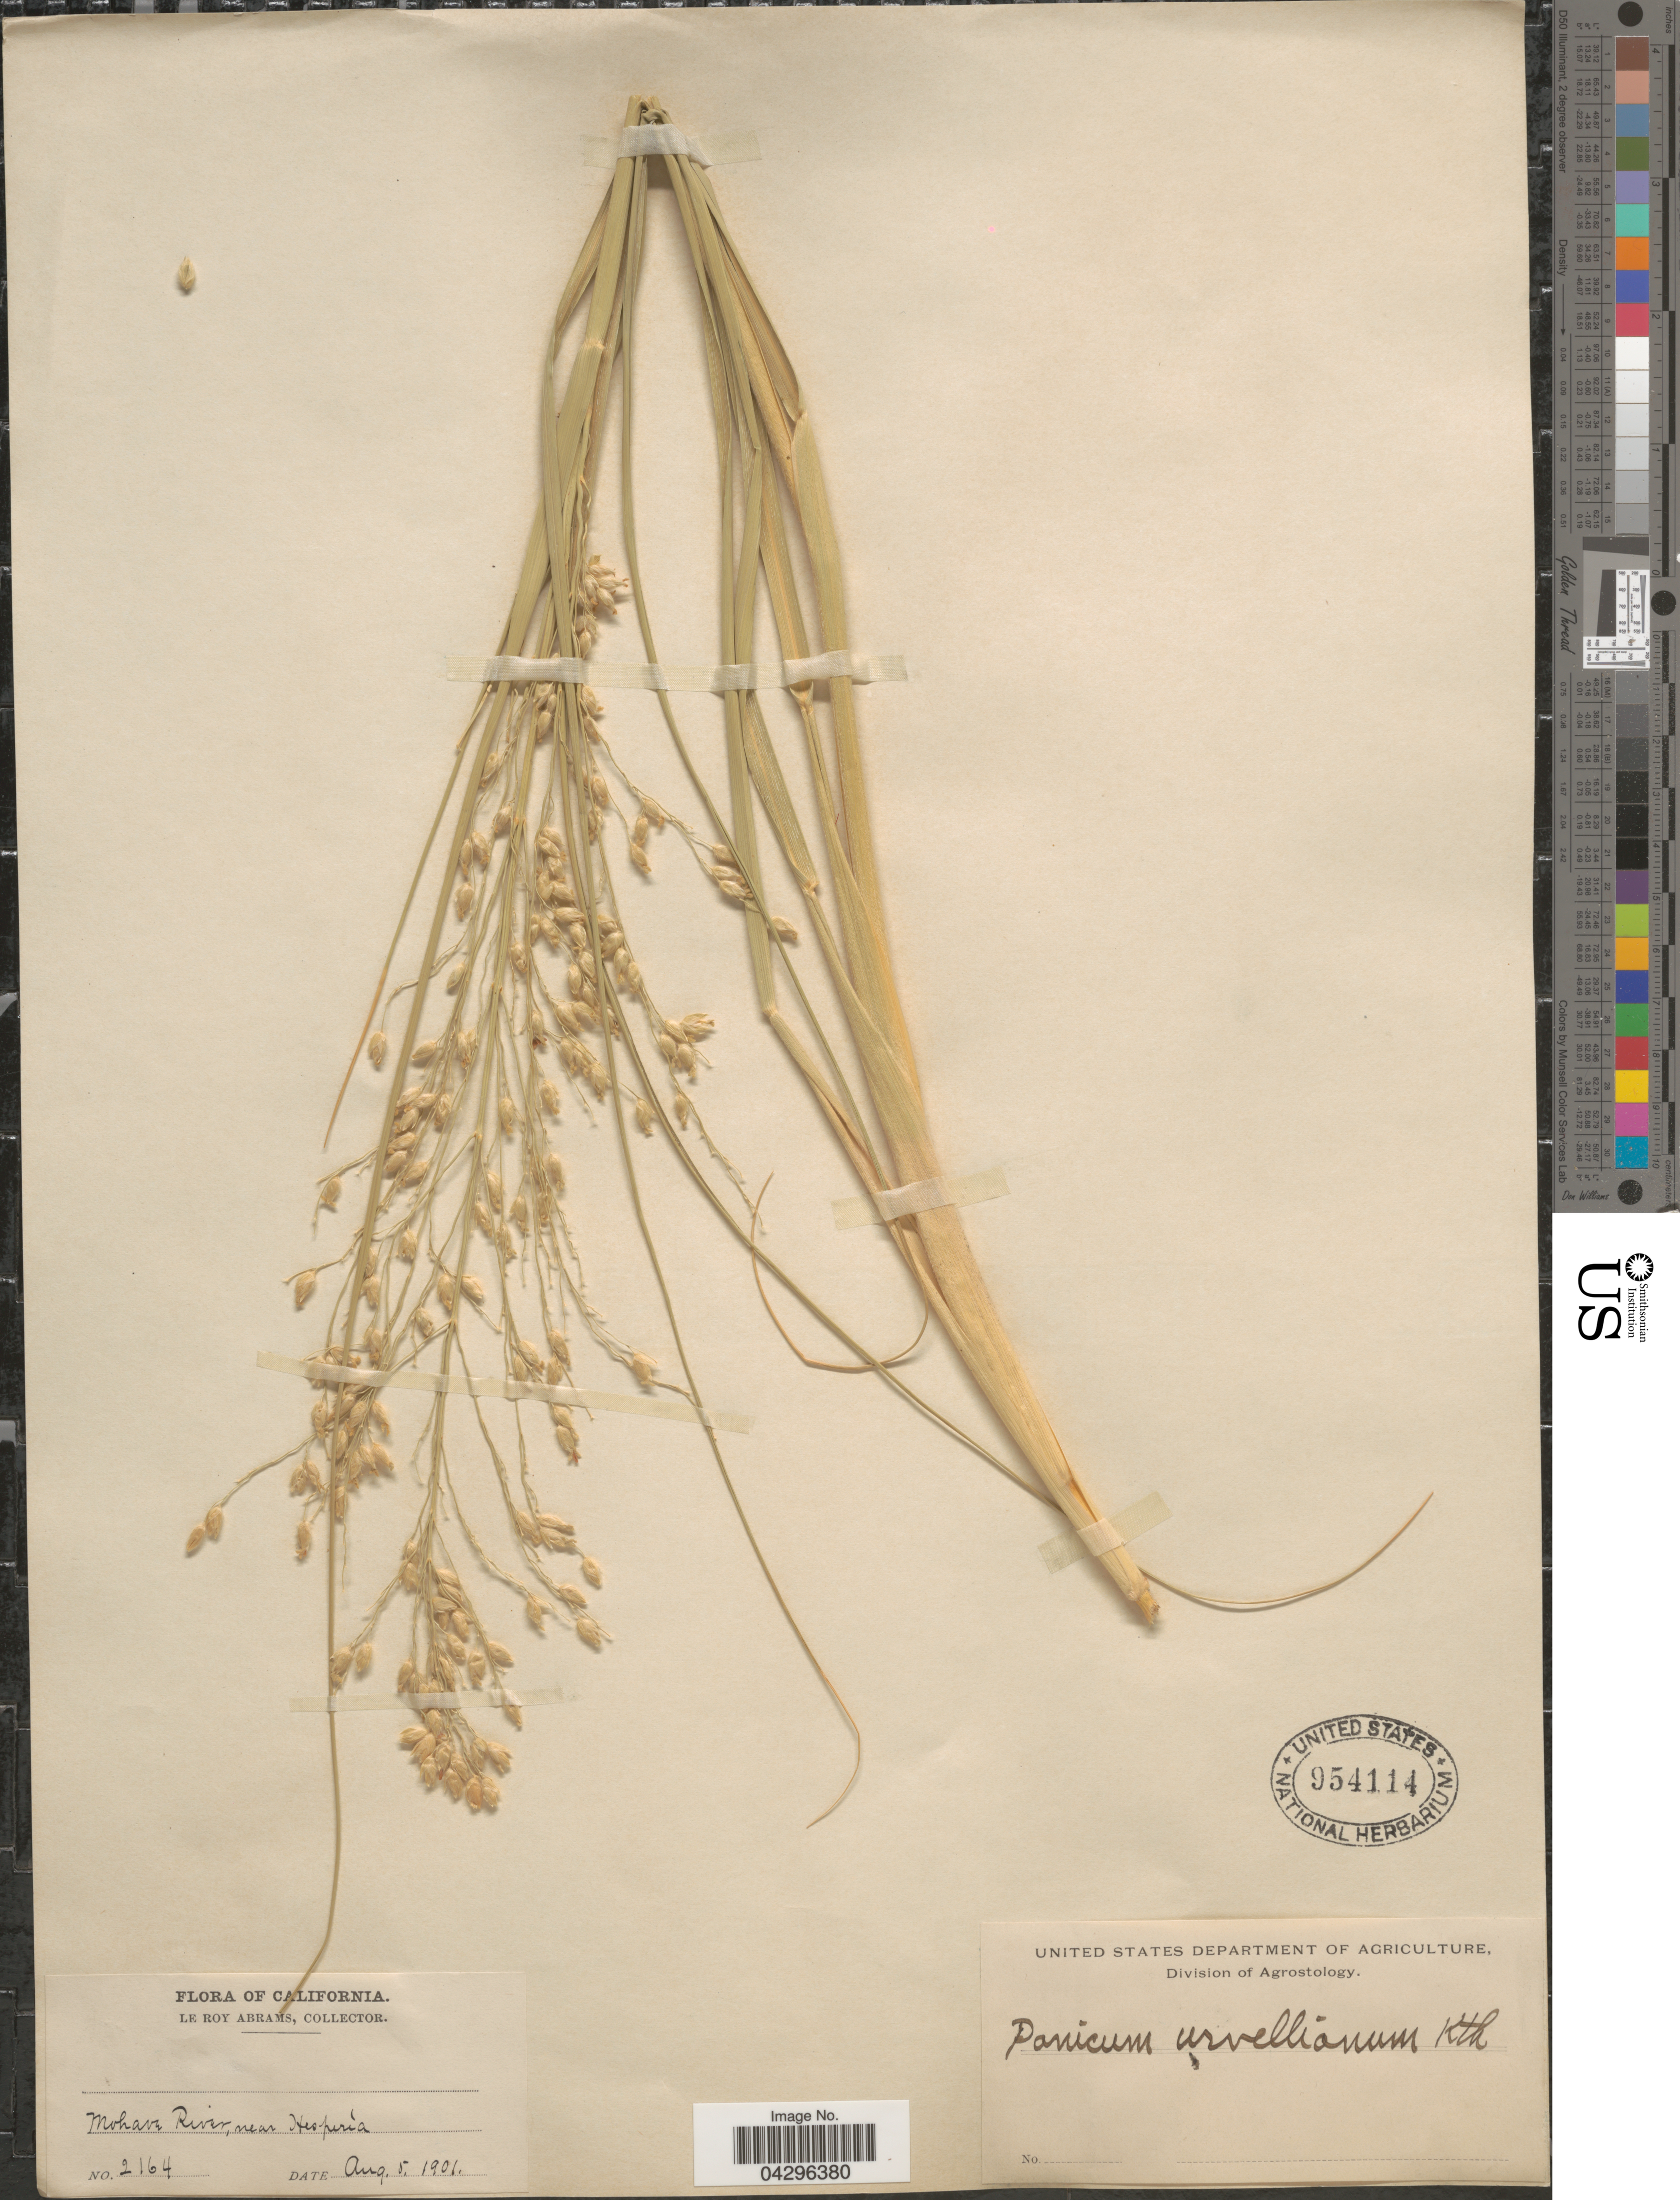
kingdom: Plantae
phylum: Tracheophyta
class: Liliopsida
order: Poales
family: Poaceae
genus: Panicum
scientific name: Panicum urvilleanum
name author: Kunth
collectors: L. Abrams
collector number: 2164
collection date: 1901-08-05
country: United States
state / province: California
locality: Mohave River, near Hesperia.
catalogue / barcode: US 954114